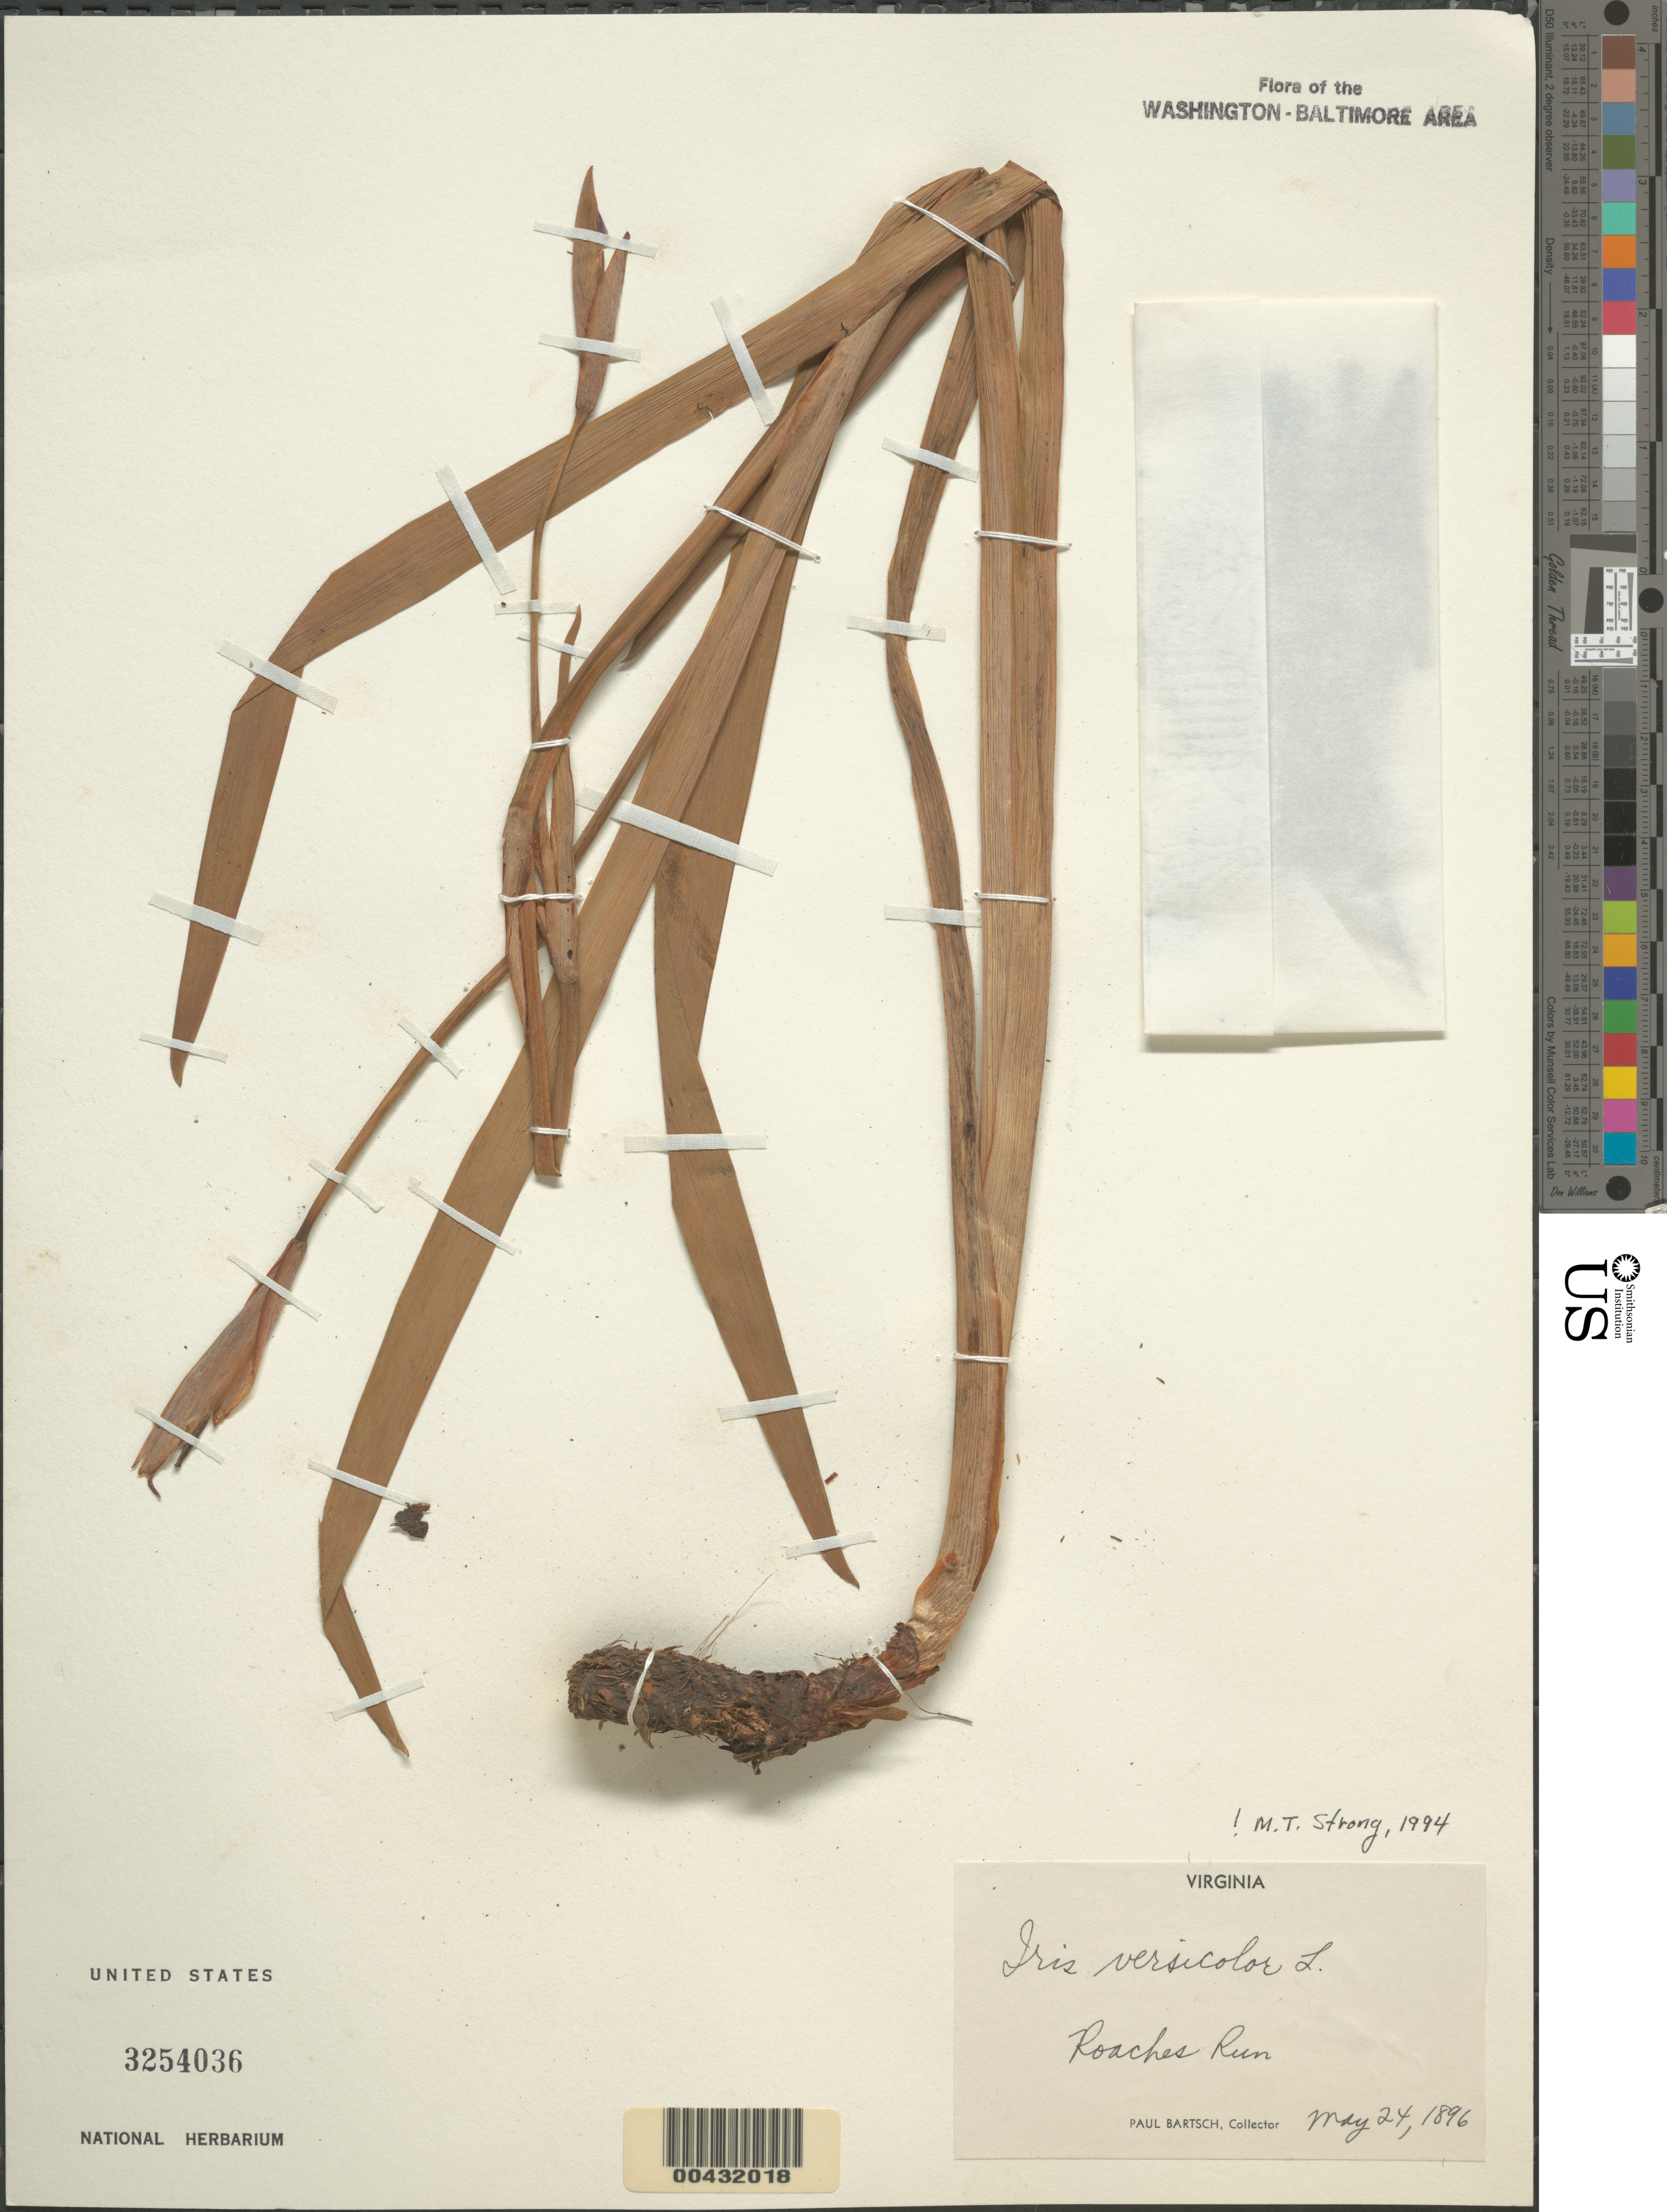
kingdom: Plantae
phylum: Tracheophyta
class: Liliopsida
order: Asparagales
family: Iridaceae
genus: Iris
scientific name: Iris versicolor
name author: L.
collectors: P. Bartsch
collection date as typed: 24 May 1896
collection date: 1896-05-24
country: United States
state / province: Virginia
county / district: Arlington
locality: Roaches Run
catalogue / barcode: US 3254036